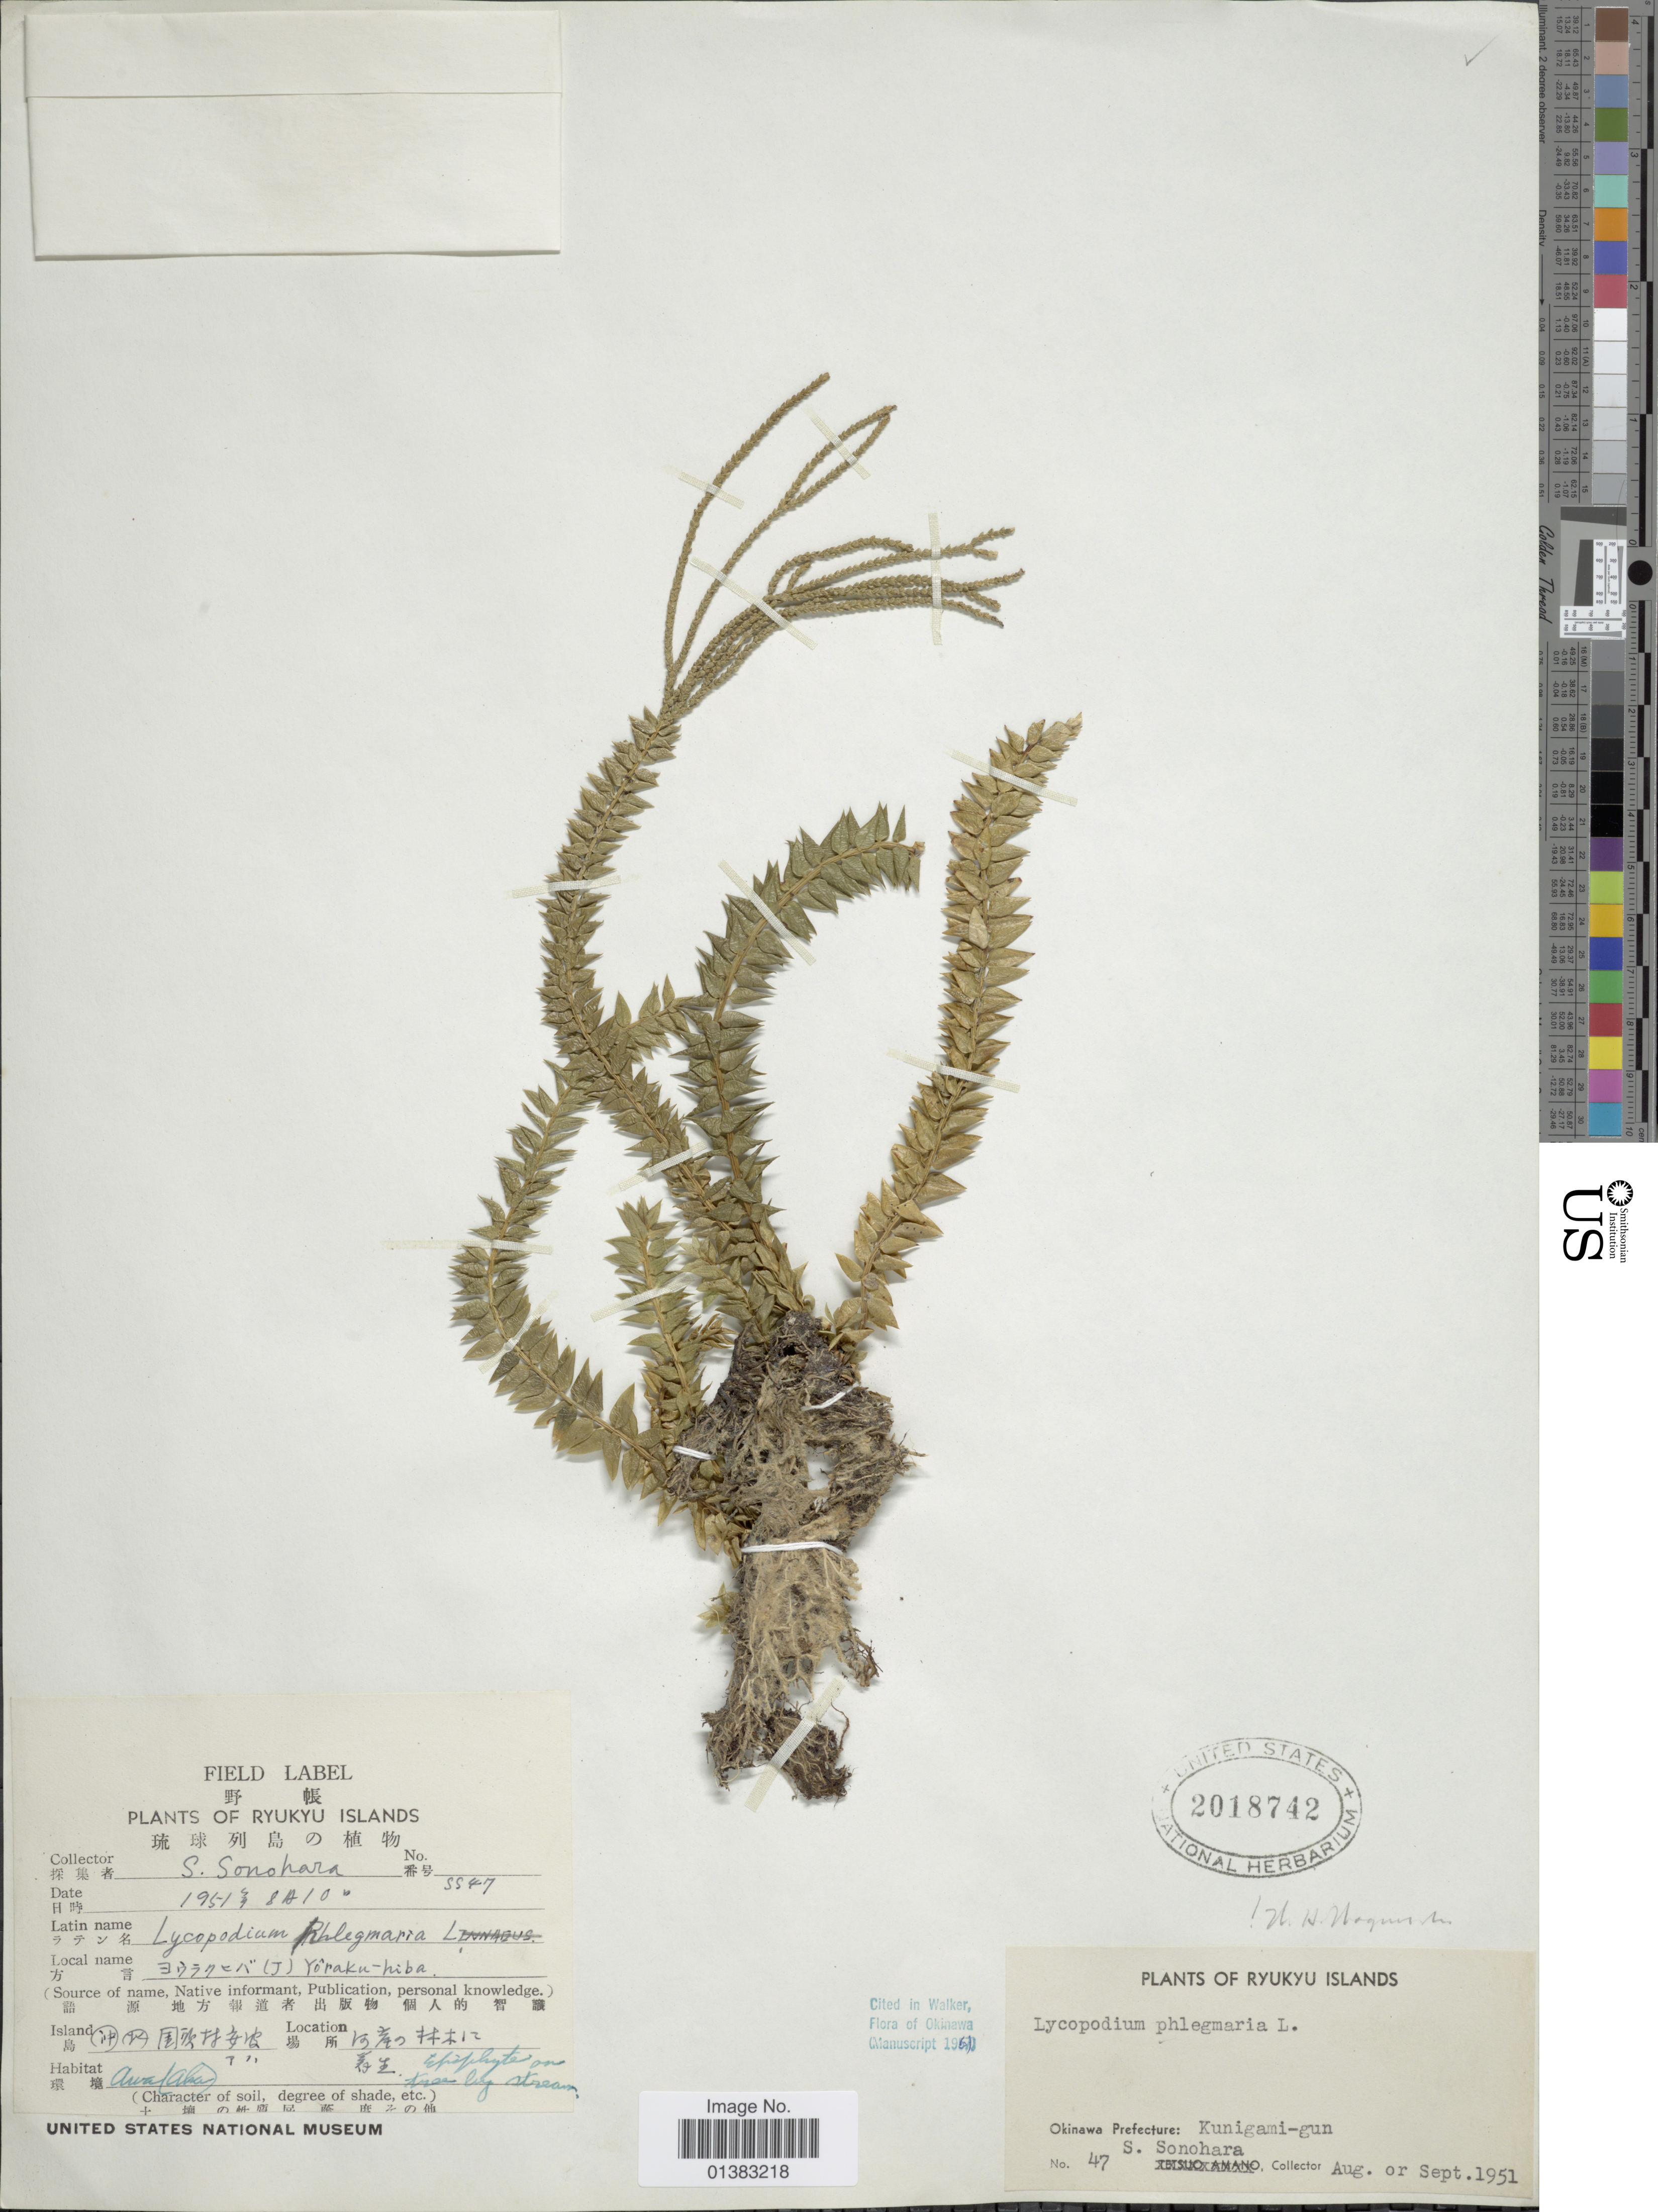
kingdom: Plantae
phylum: Tracheophyta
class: Lycopodiopsida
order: Lycopodiales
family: Lycopodiaceae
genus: Phlegmariurus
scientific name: Phlegmariurus phlegmaria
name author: (L.) Holub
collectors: S. Sonohara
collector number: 47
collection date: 1951-08/1951-09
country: Japan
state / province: Okinawa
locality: Ryukyu Islands, Okinawa Prefecture: Kunigami-gun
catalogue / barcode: US 2018742